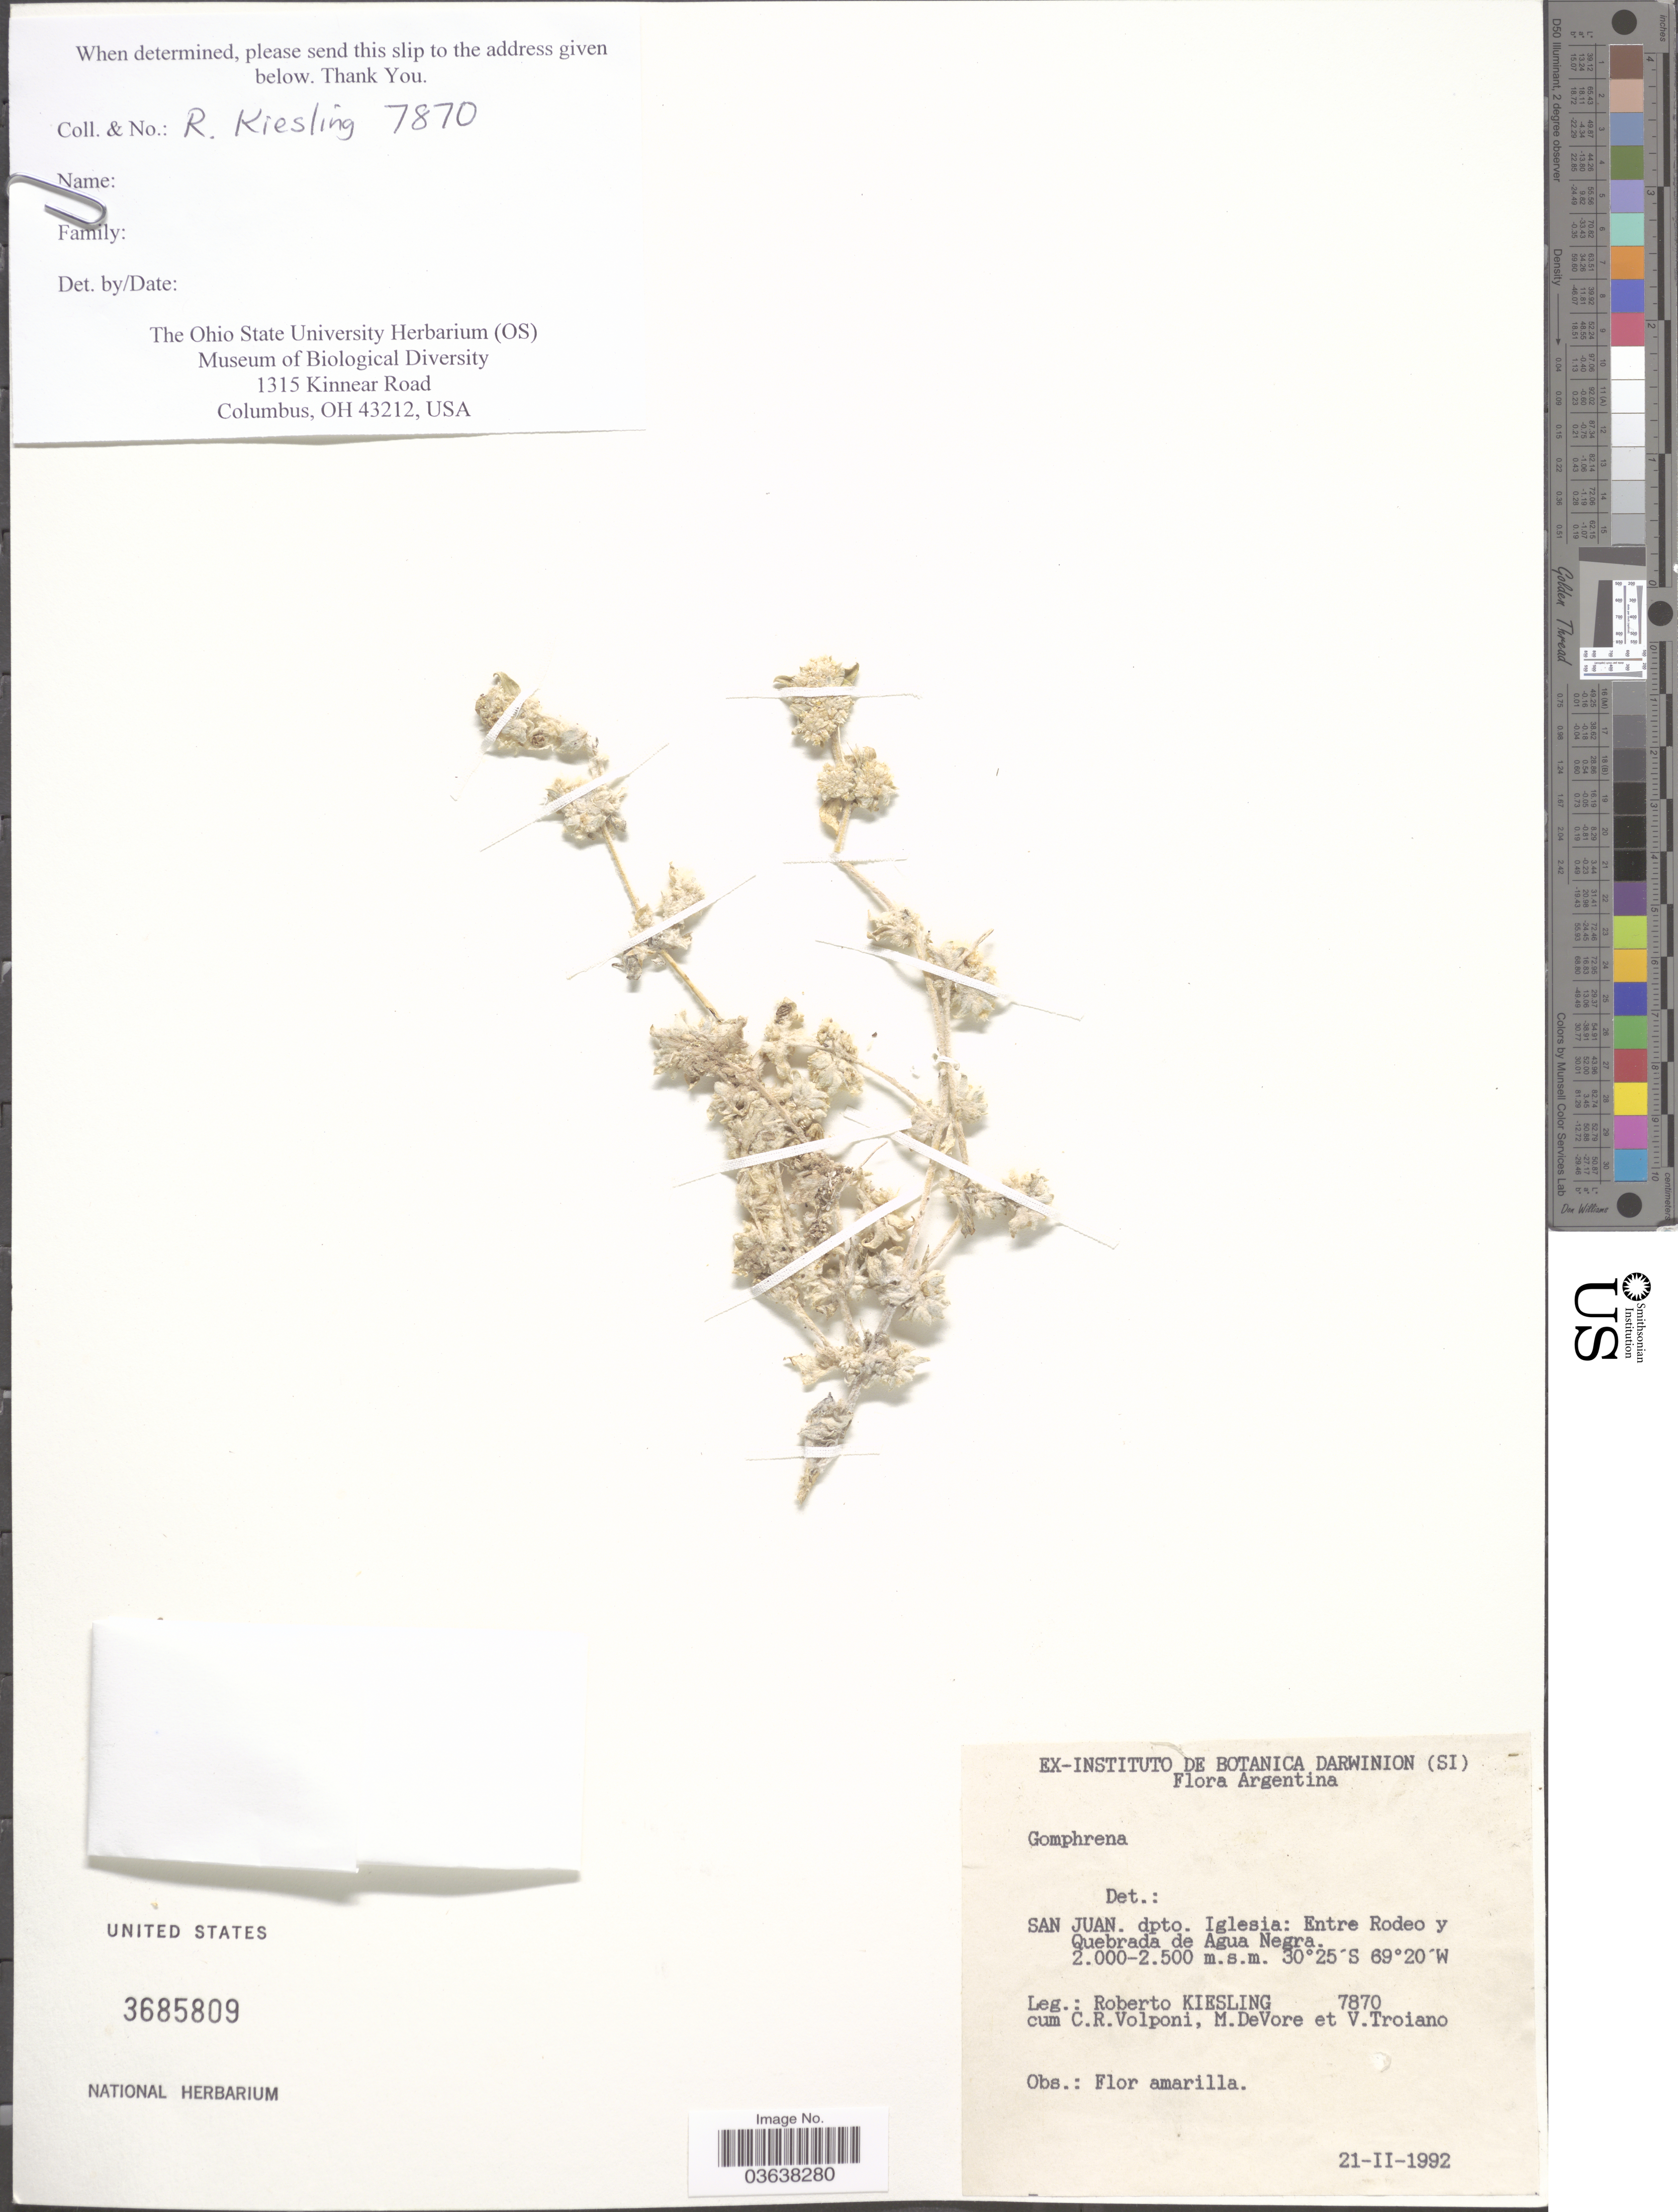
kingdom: Plantae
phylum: Tracheophyta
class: Magnoliopsida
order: Caryophyllales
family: Amaranthaceae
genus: Gomphrena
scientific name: Gomphrena sp.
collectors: R. Kiesling, C. Volponi, M. DeVore & V. Troiano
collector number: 7870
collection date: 1992-02-21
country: Argentina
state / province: San Juan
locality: Dpto. Iglesia: Entre Rodeo y Quebrada de Agua Negra.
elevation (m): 2000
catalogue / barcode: US 3685809